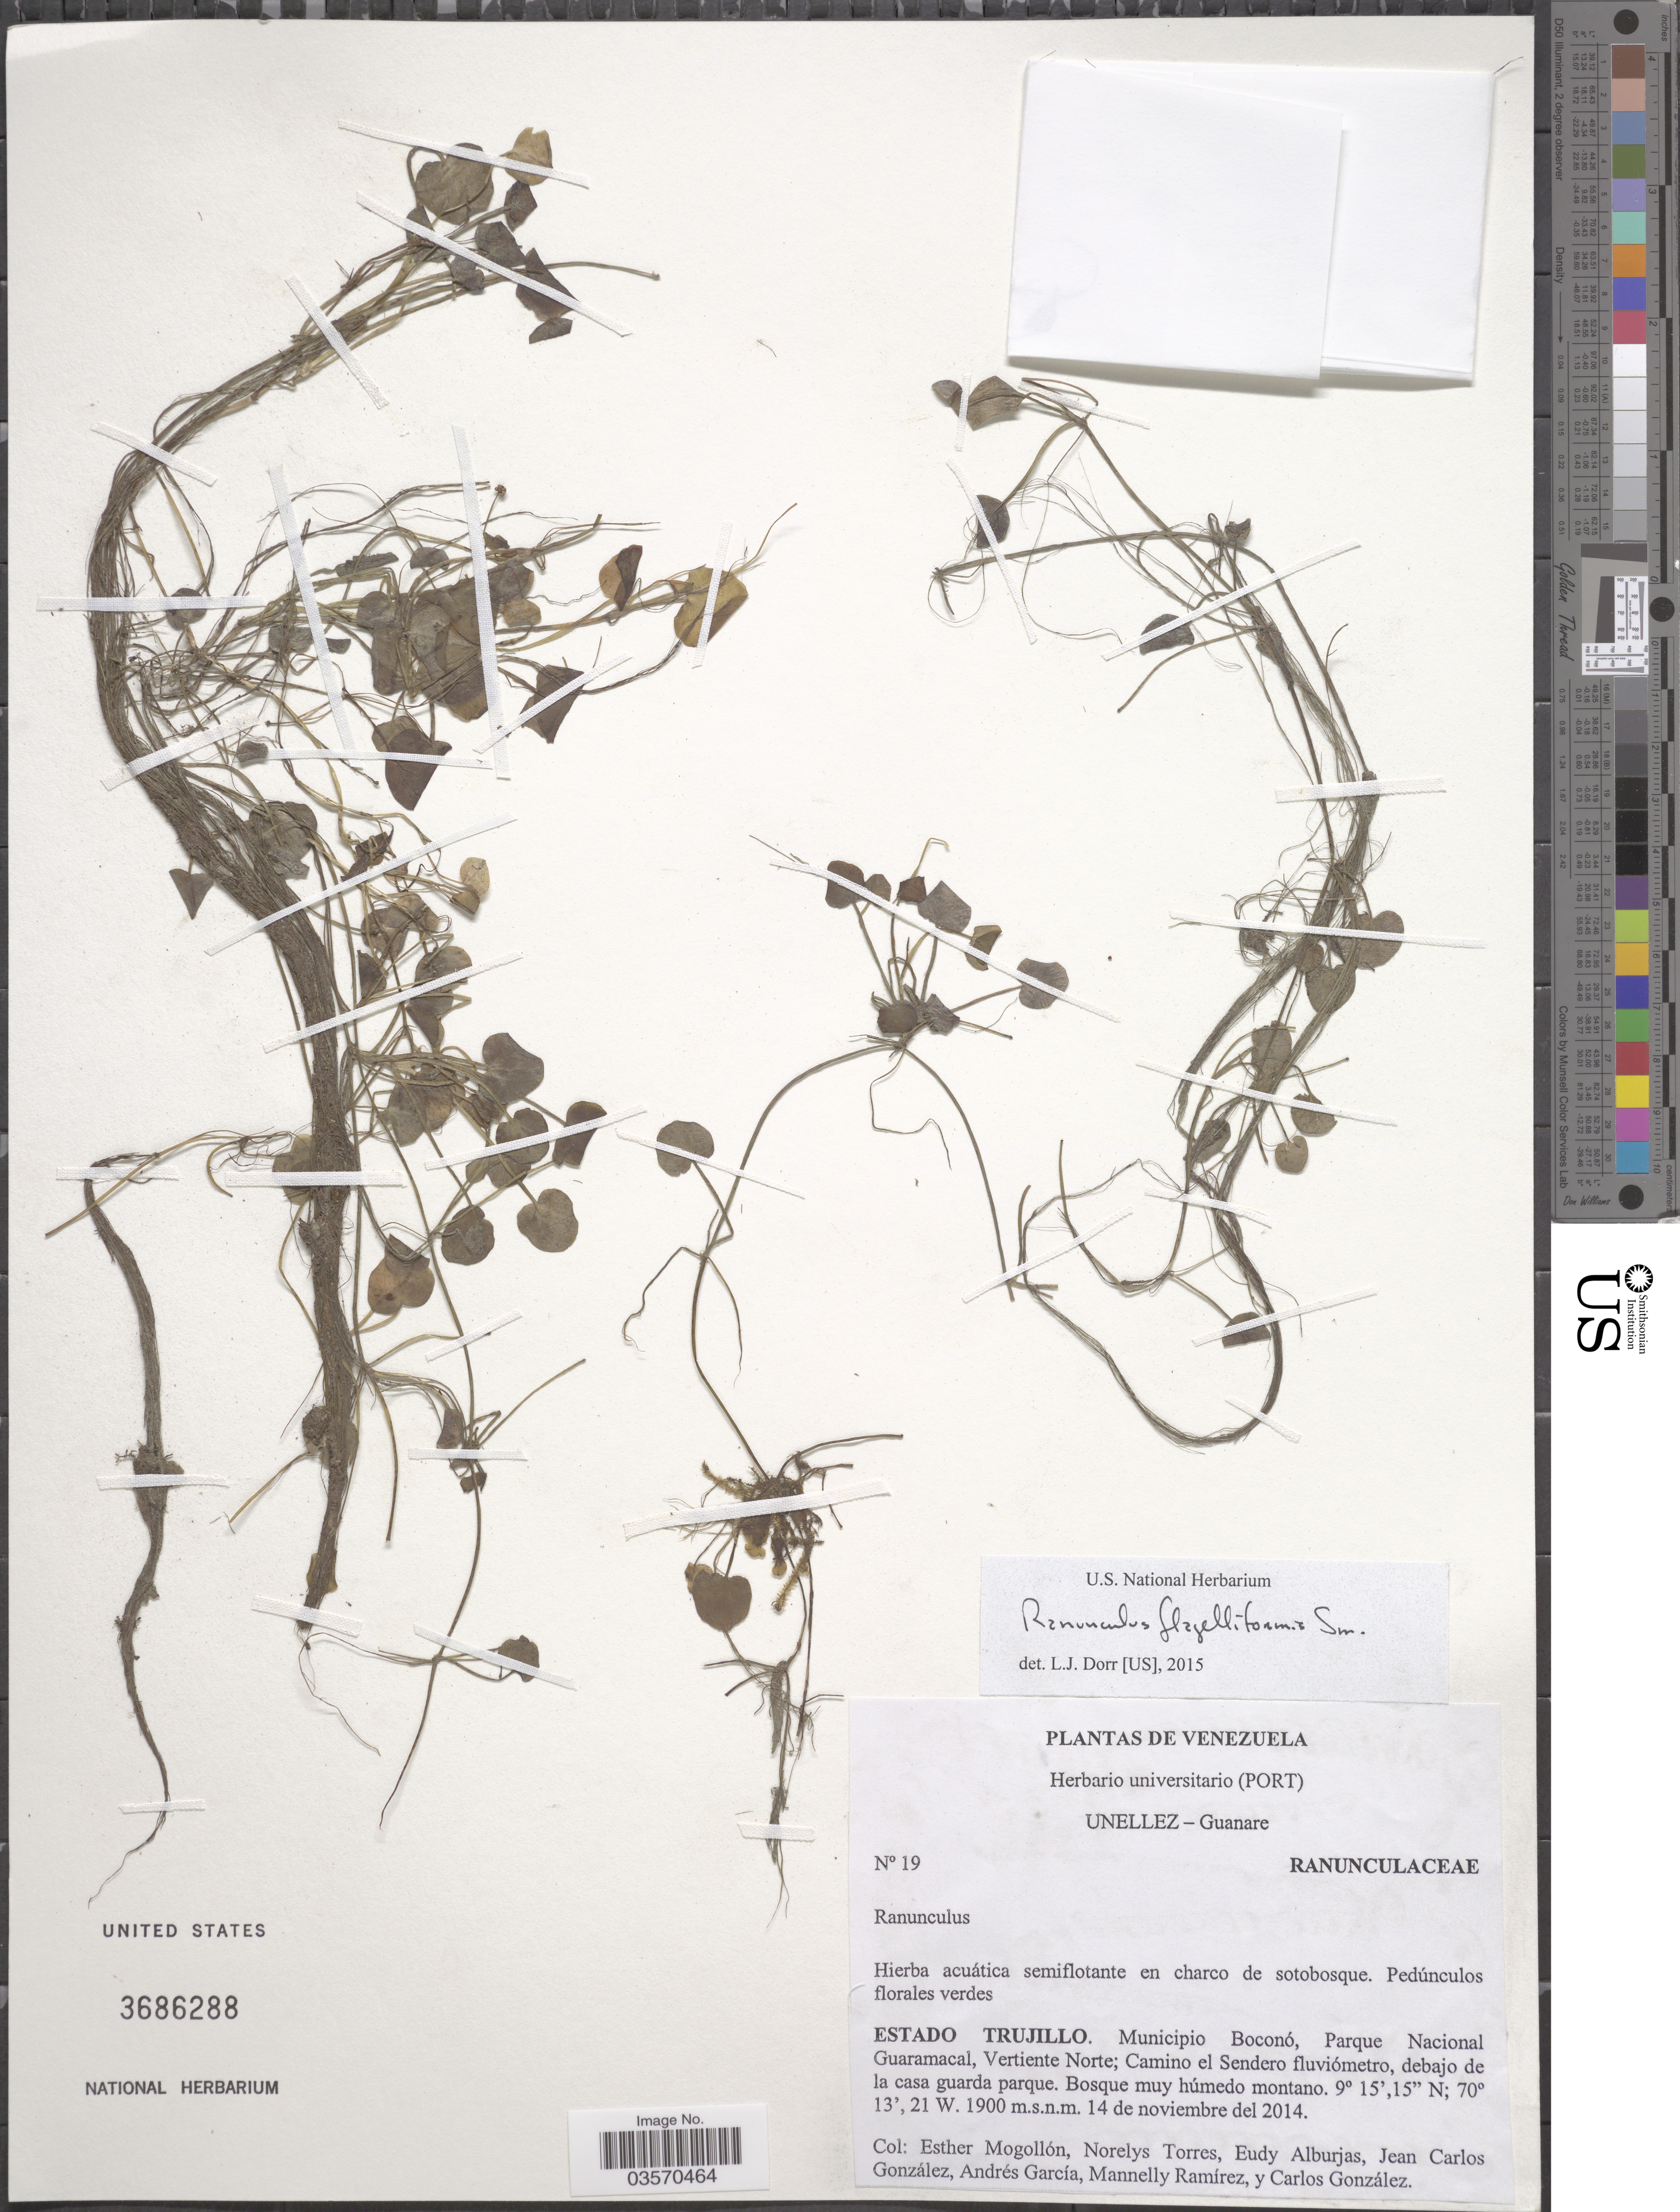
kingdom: Plantae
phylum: Tracheophyta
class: Magnoliopsida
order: Ranunculales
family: Ranunculaceae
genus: Ranunculus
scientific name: Ranunculus flagelliformis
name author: Sm.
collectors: E. Mogollón, N. Torres, E. Alburjas, J. González & et al.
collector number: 19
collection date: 2014-11-14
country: Venezuela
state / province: Trujillo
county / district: Boconó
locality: Parque Nacional Guaramacal, Vertiente Norte; Camino el Sendero fluviómetro, debajo de la casa guarda parque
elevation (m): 1900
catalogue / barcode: US 3686288